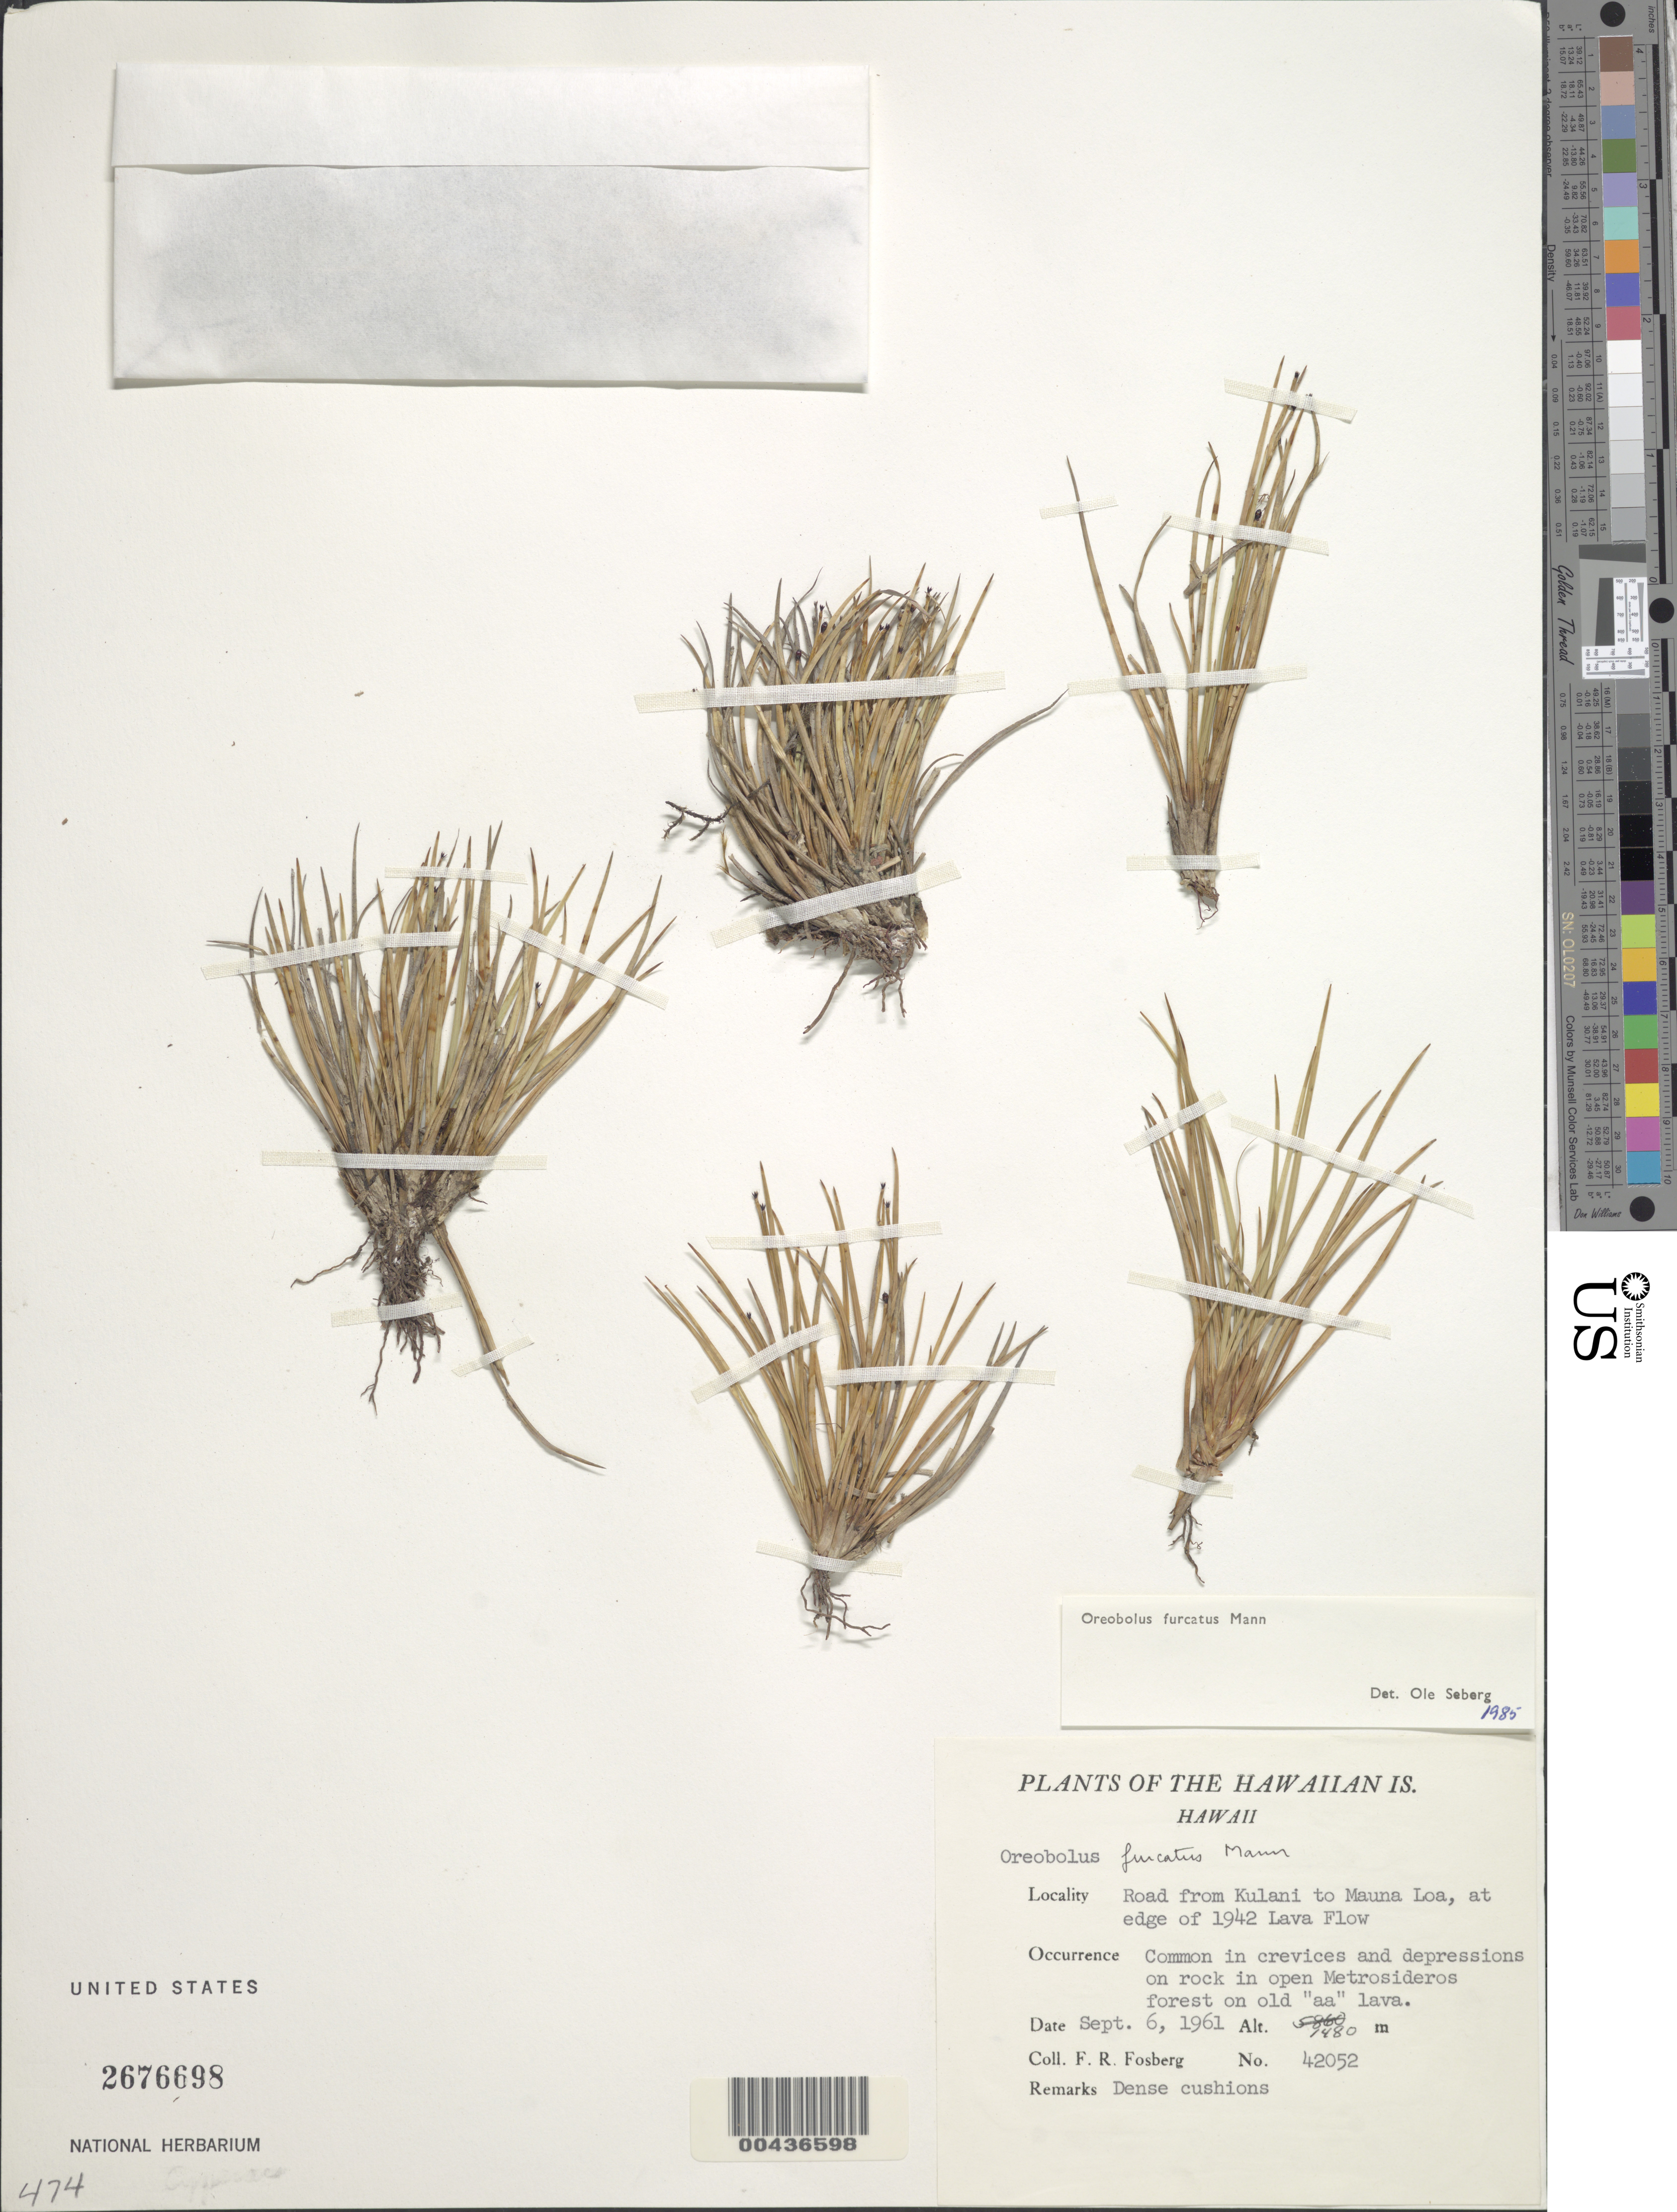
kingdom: Plantae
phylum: Tracheophyta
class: Liliopsida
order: Poales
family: Cyperaceae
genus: Oreobolus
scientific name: Oreobolus furcatus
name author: H. Mann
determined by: Seberg, O.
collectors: F. R. Fosberg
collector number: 42052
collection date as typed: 6 Sep 1961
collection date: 1961-09-06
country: United States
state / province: Hawaii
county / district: Hawaii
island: Hawaii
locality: Road from Kulani to Mauna Loa, at edge of 1942 Lava Flow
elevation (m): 1480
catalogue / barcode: US 2676698